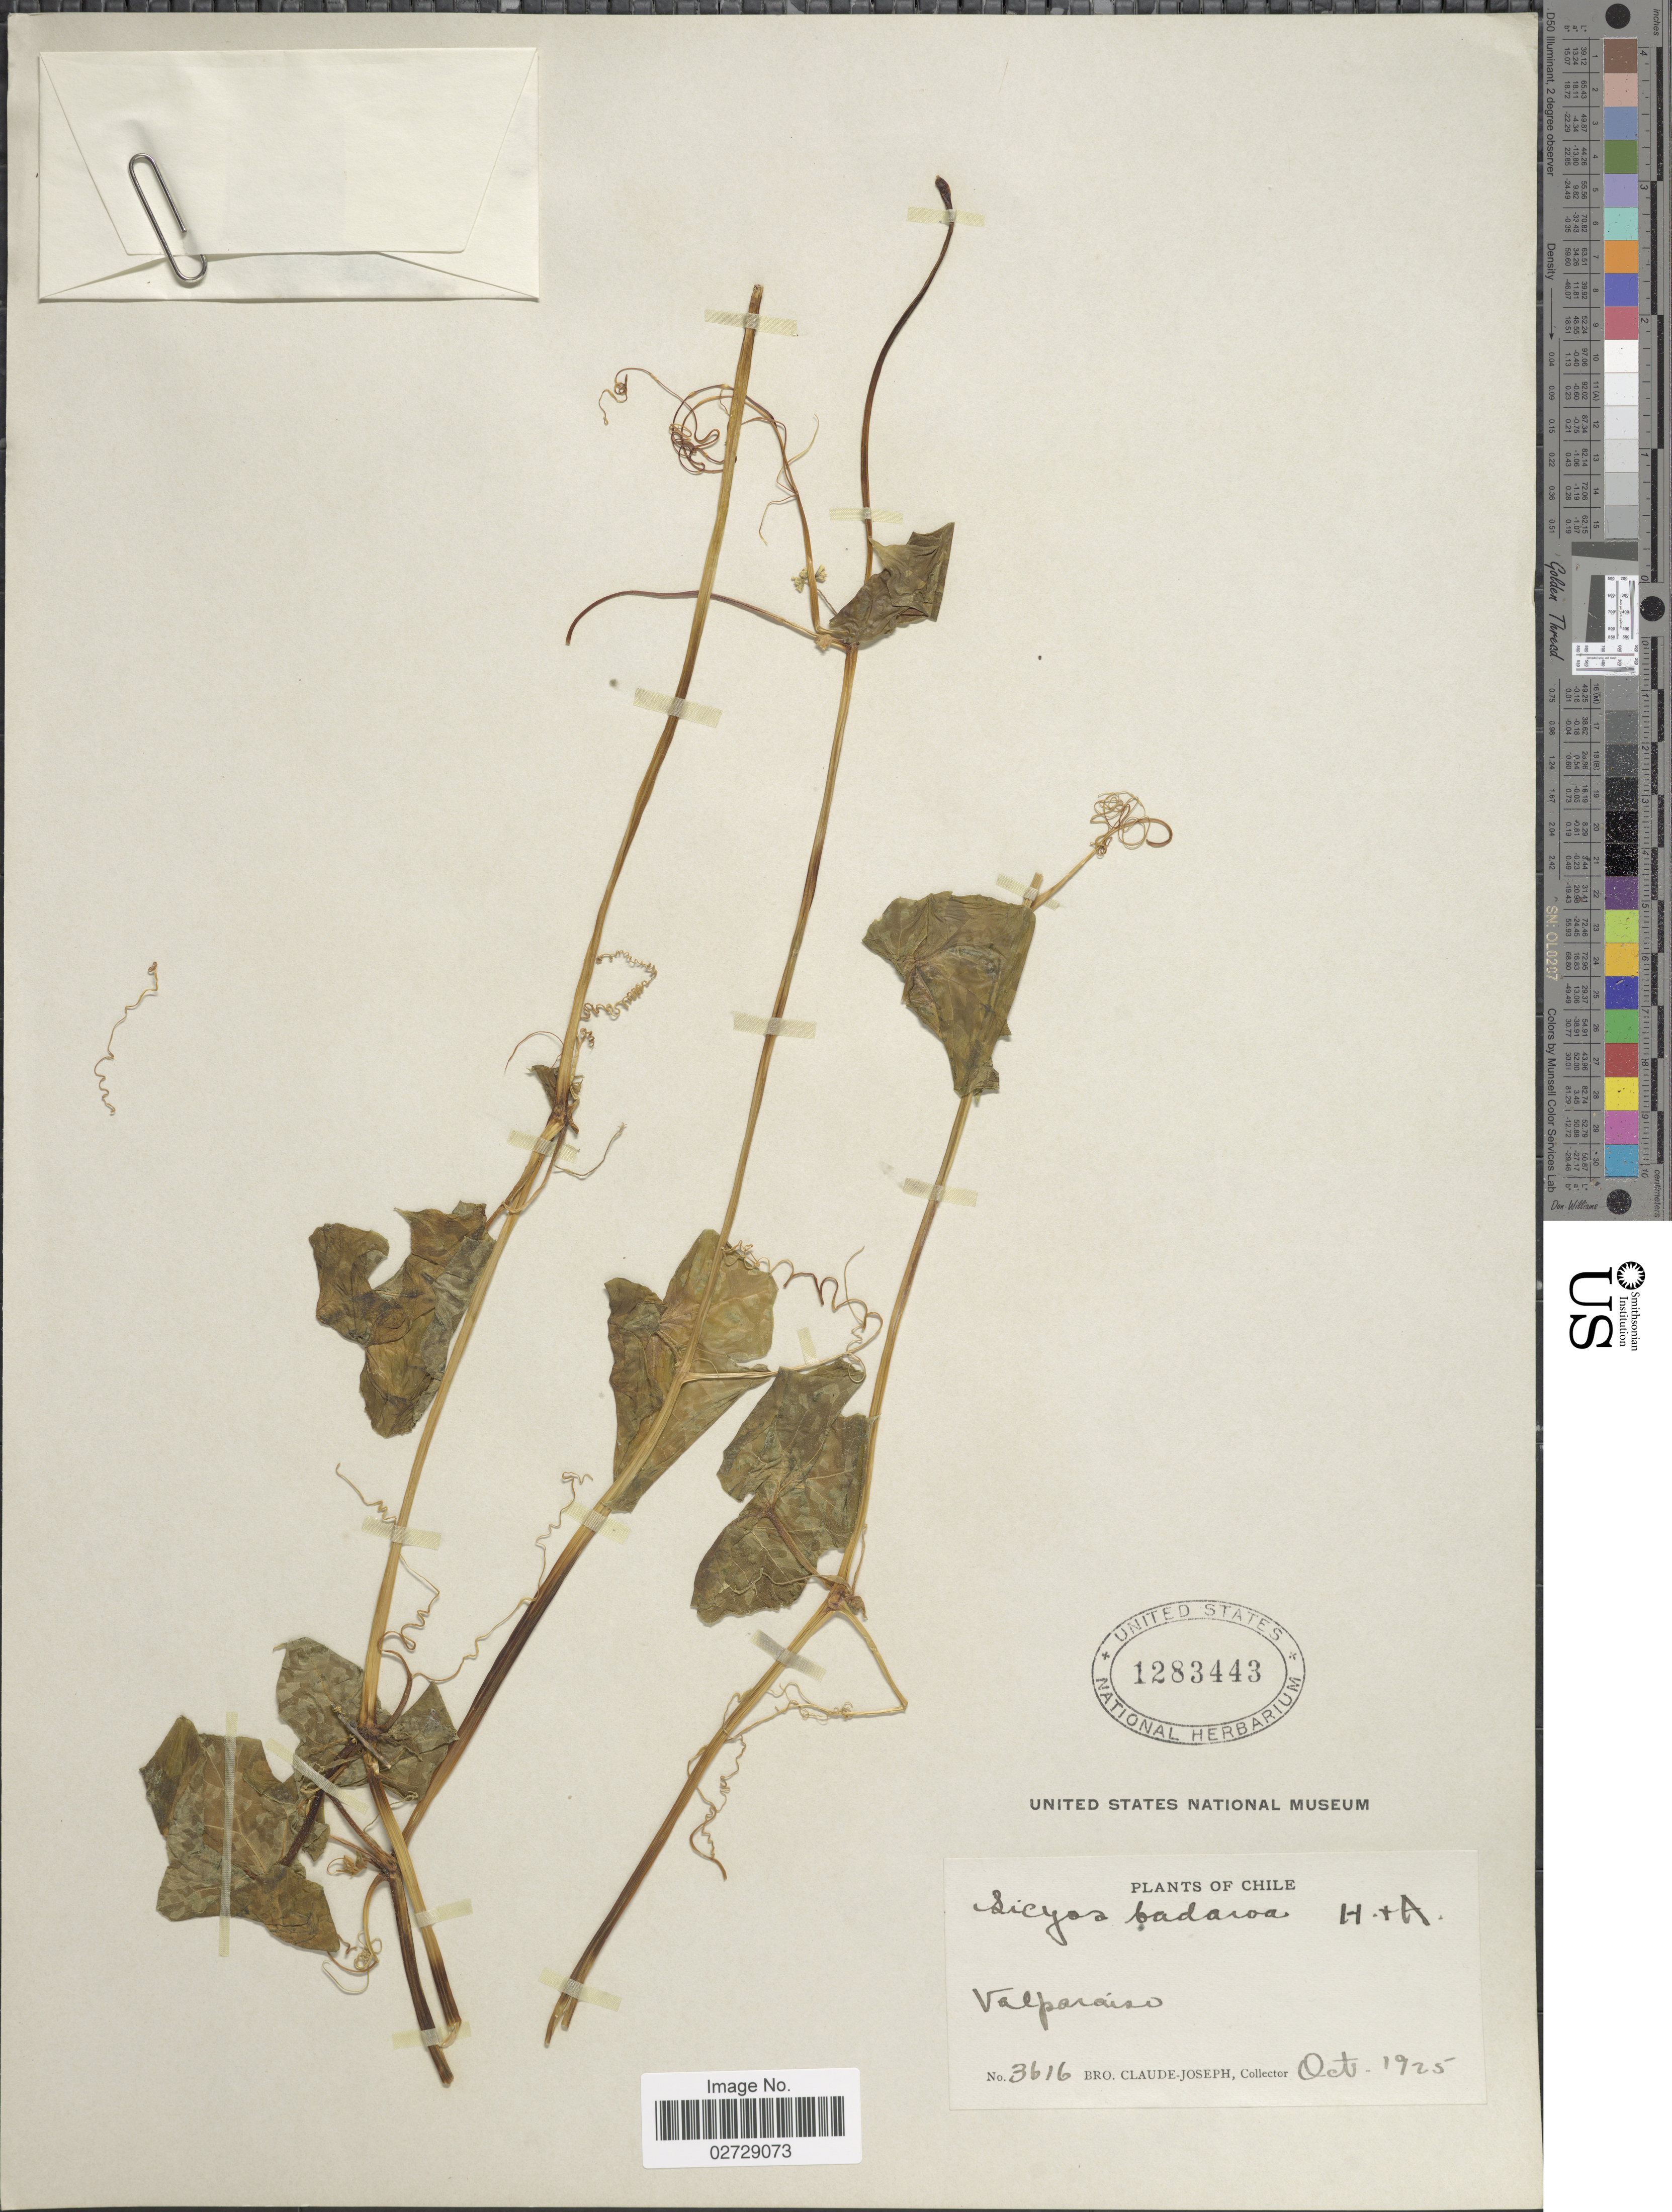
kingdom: Plantae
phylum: Tracheophyta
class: Magnoliopsida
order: Cucurbitales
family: Cucurbitaceae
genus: Sicyos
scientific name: Sicyos baderoa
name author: Hook. & Arn.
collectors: Bro. Claude-Joseph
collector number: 3616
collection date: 1925-10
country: Chile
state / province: Valparaíso (V)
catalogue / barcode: US 1283443